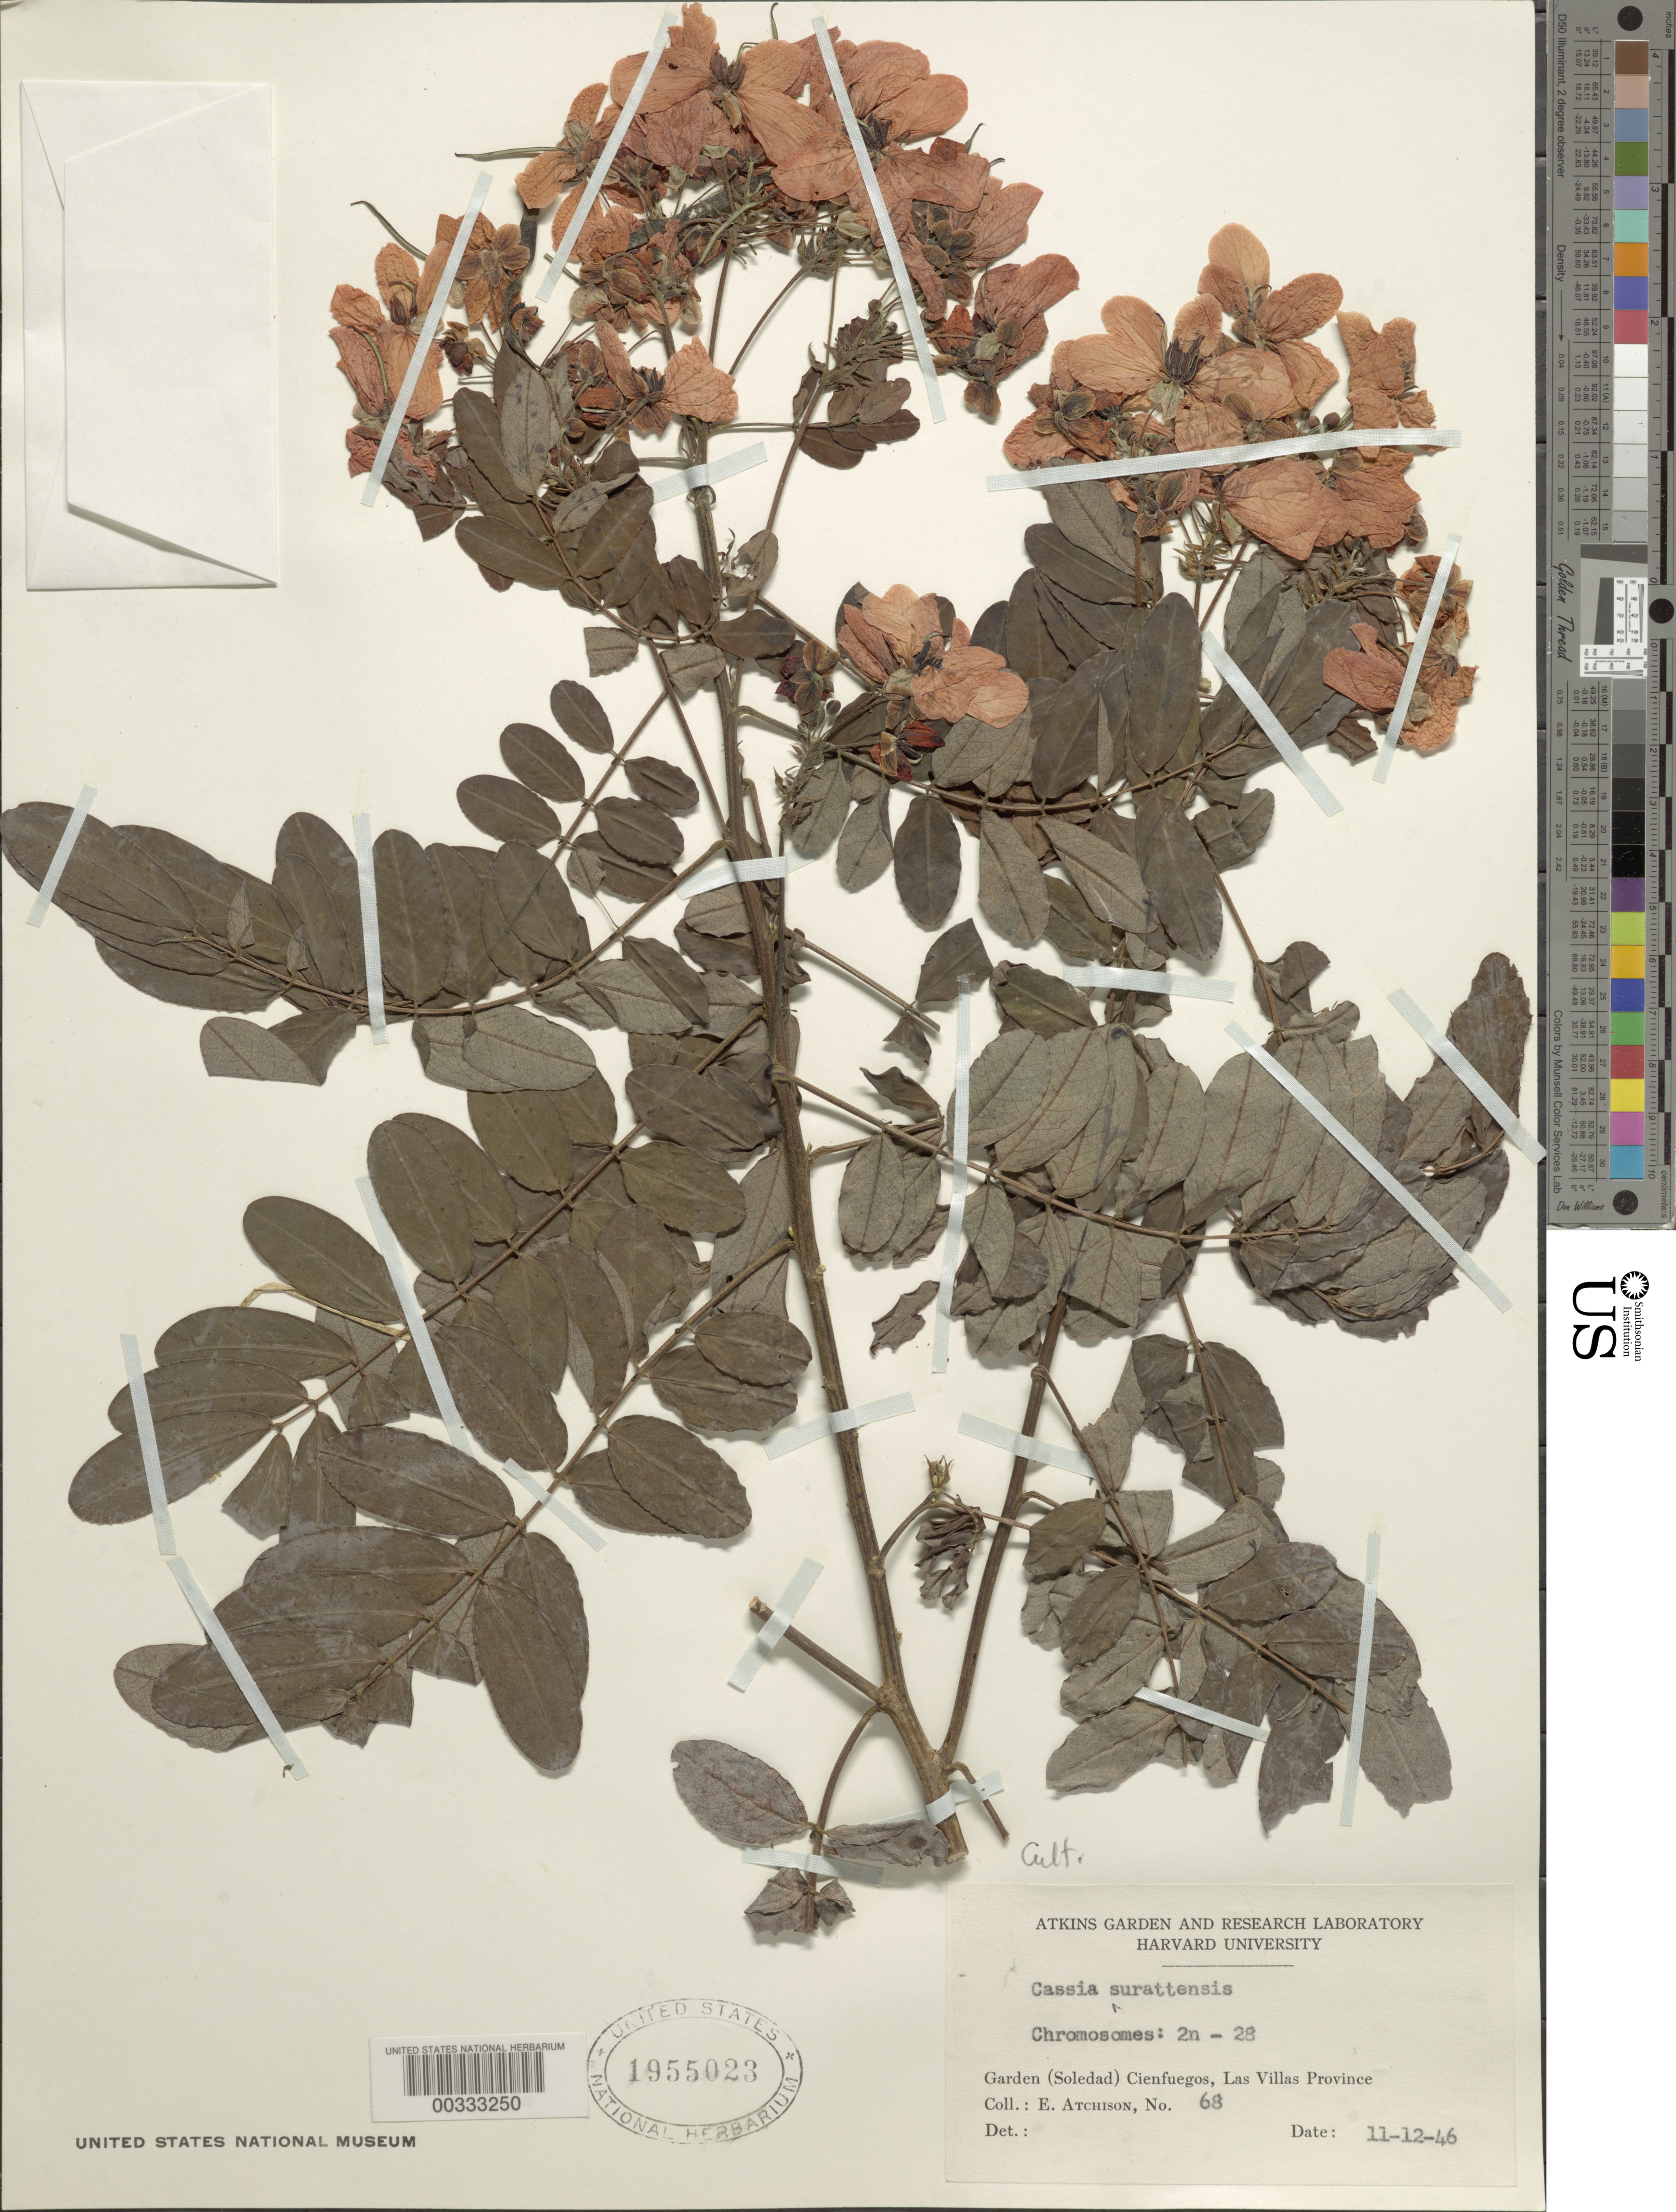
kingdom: Plantae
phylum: Tracheophyta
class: Magnoliopsida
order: Fabales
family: Fabaceae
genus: Senna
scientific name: Senna surattensis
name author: (Burm. f.) H.S. Irwin & Barneby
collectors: H. Atchison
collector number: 68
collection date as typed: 12 Nov 1946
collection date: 1946-11-12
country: Cuba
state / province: Las Villas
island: Greater Antilles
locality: Garden, soledad, cienfuegos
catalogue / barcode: US 1955023